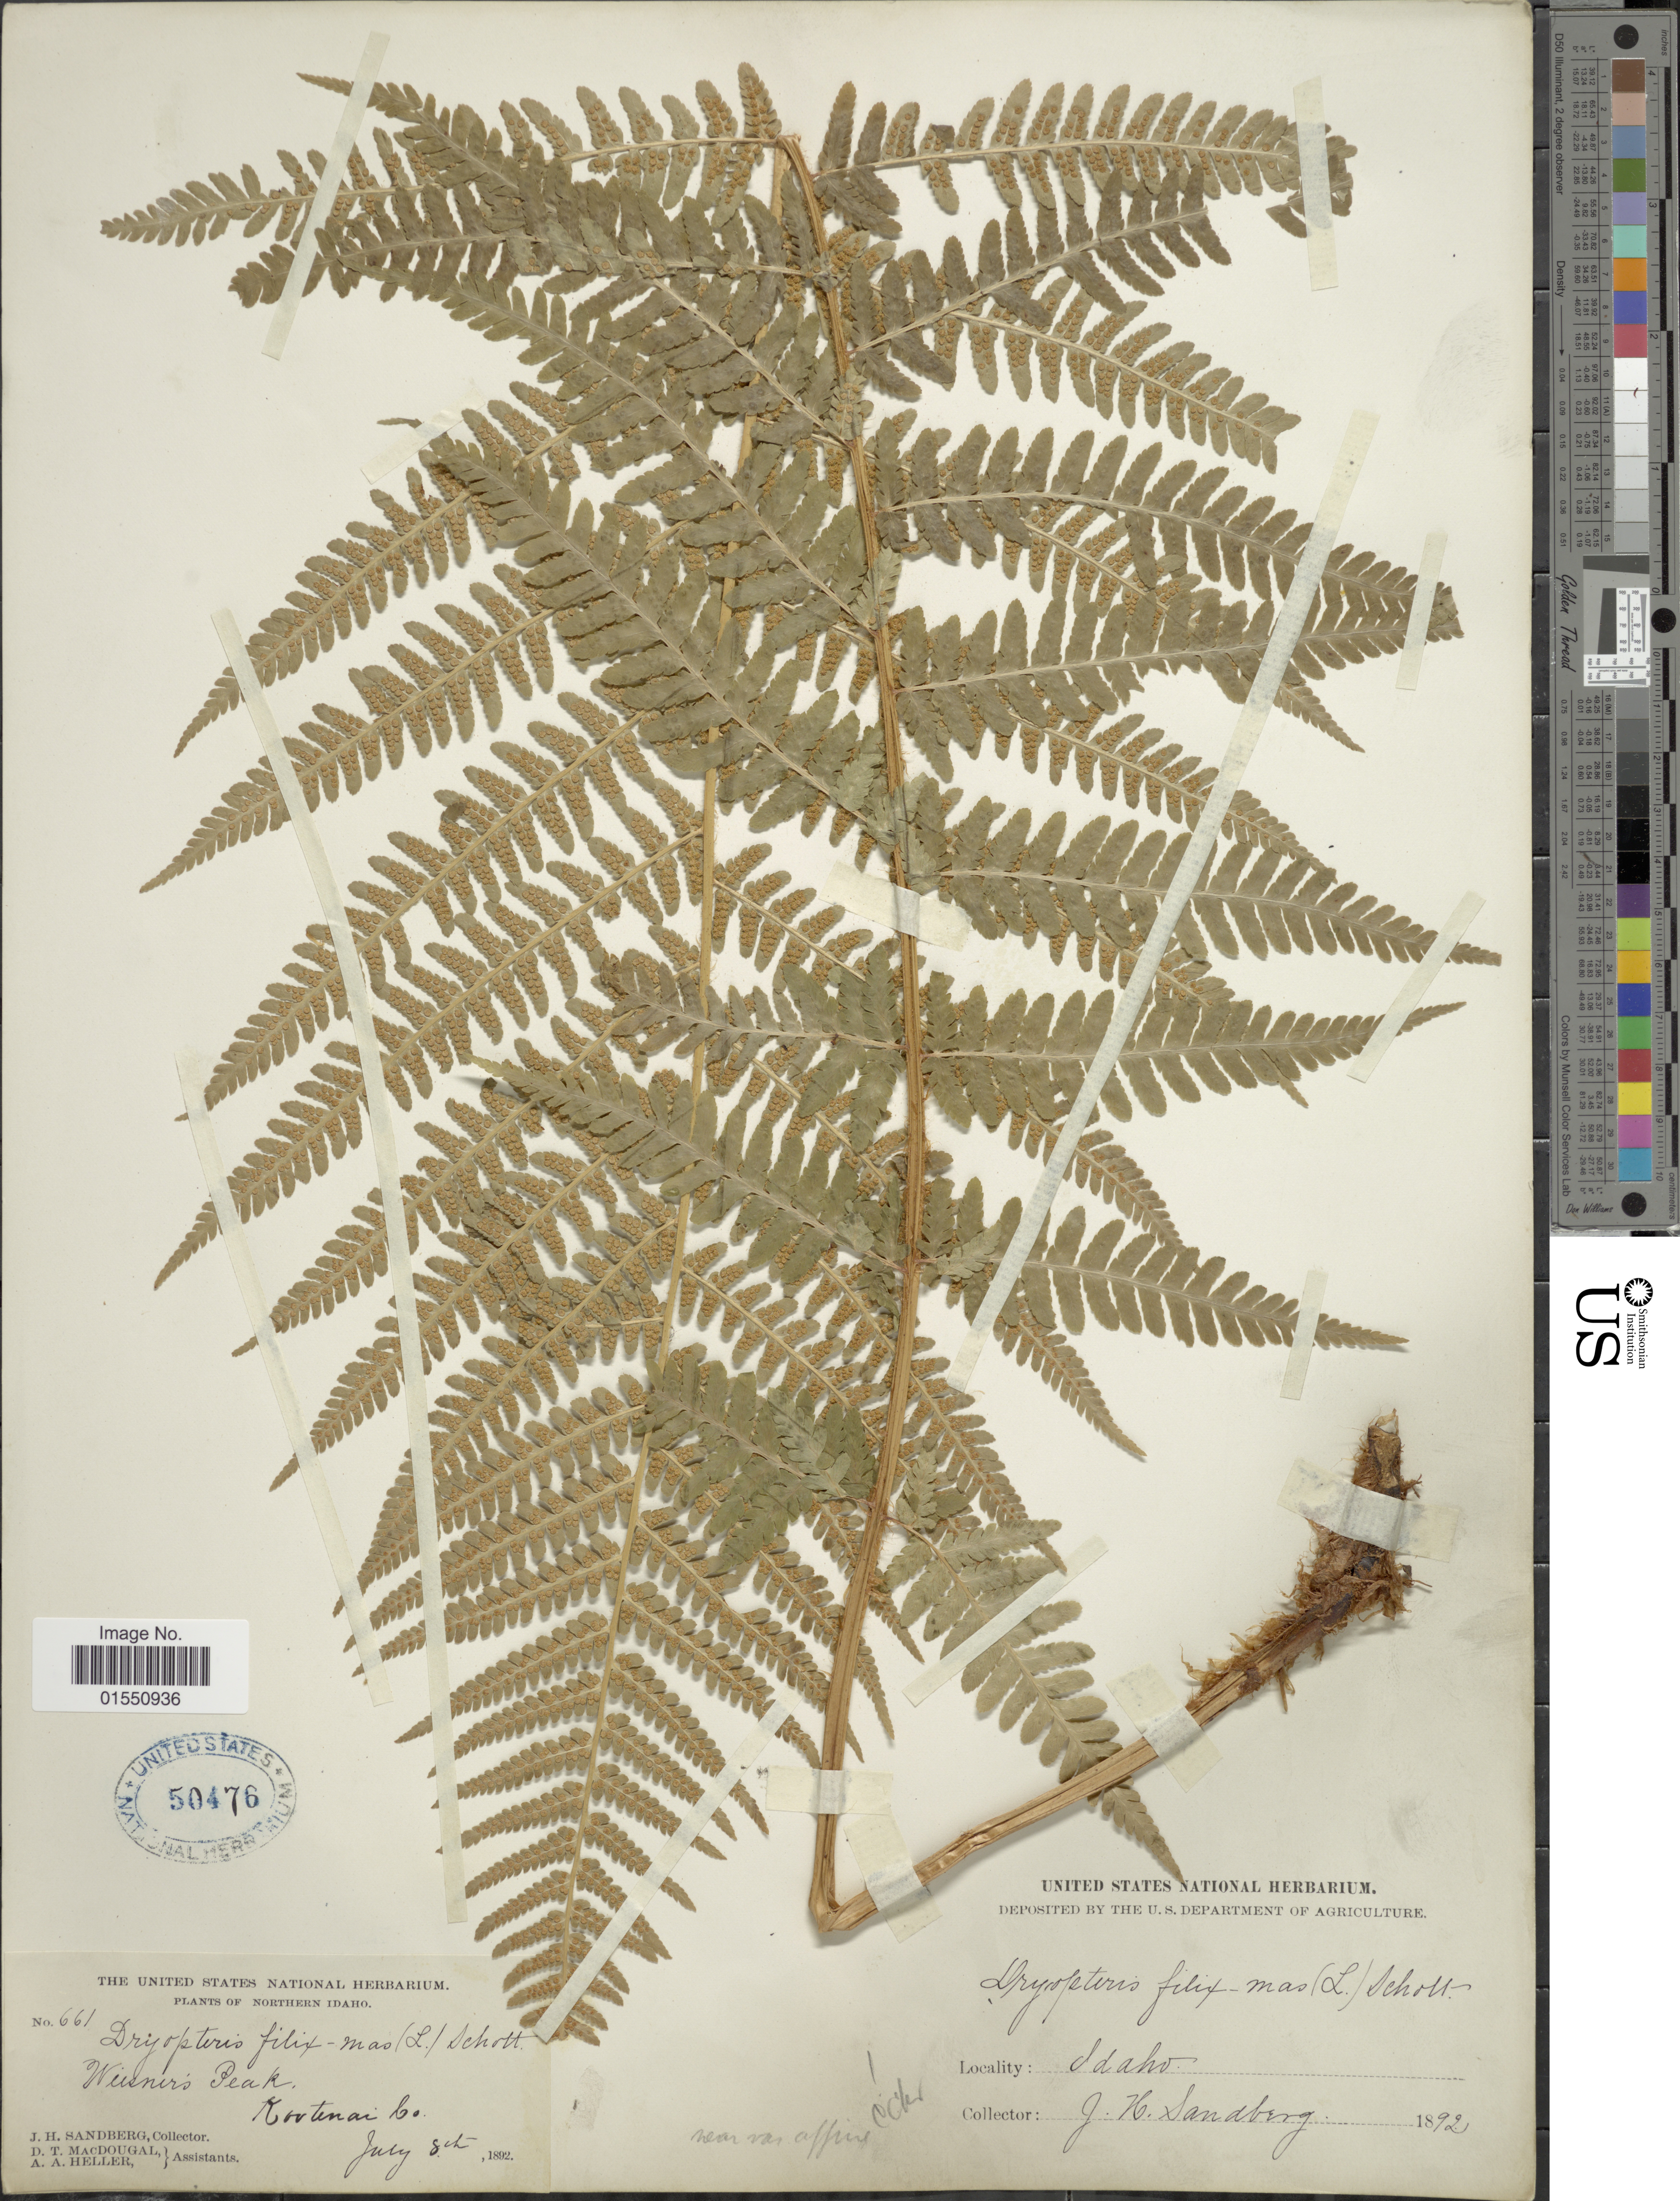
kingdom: Plantae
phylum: Tracheophyta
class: Polypodiopsida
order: Polypodiales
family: Dryopteridaceae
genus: Dryopteris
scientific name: Dryopteris filix-mas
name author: (L.) Schott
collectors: J. H. Sandberg, D. T. MacDougal & A. A. Heller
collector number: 661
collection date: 1892-07-08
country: United States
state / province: Idaho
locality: Northern Idaho. Wiesner's Peak, Kootenai C.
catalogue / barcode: US 50476